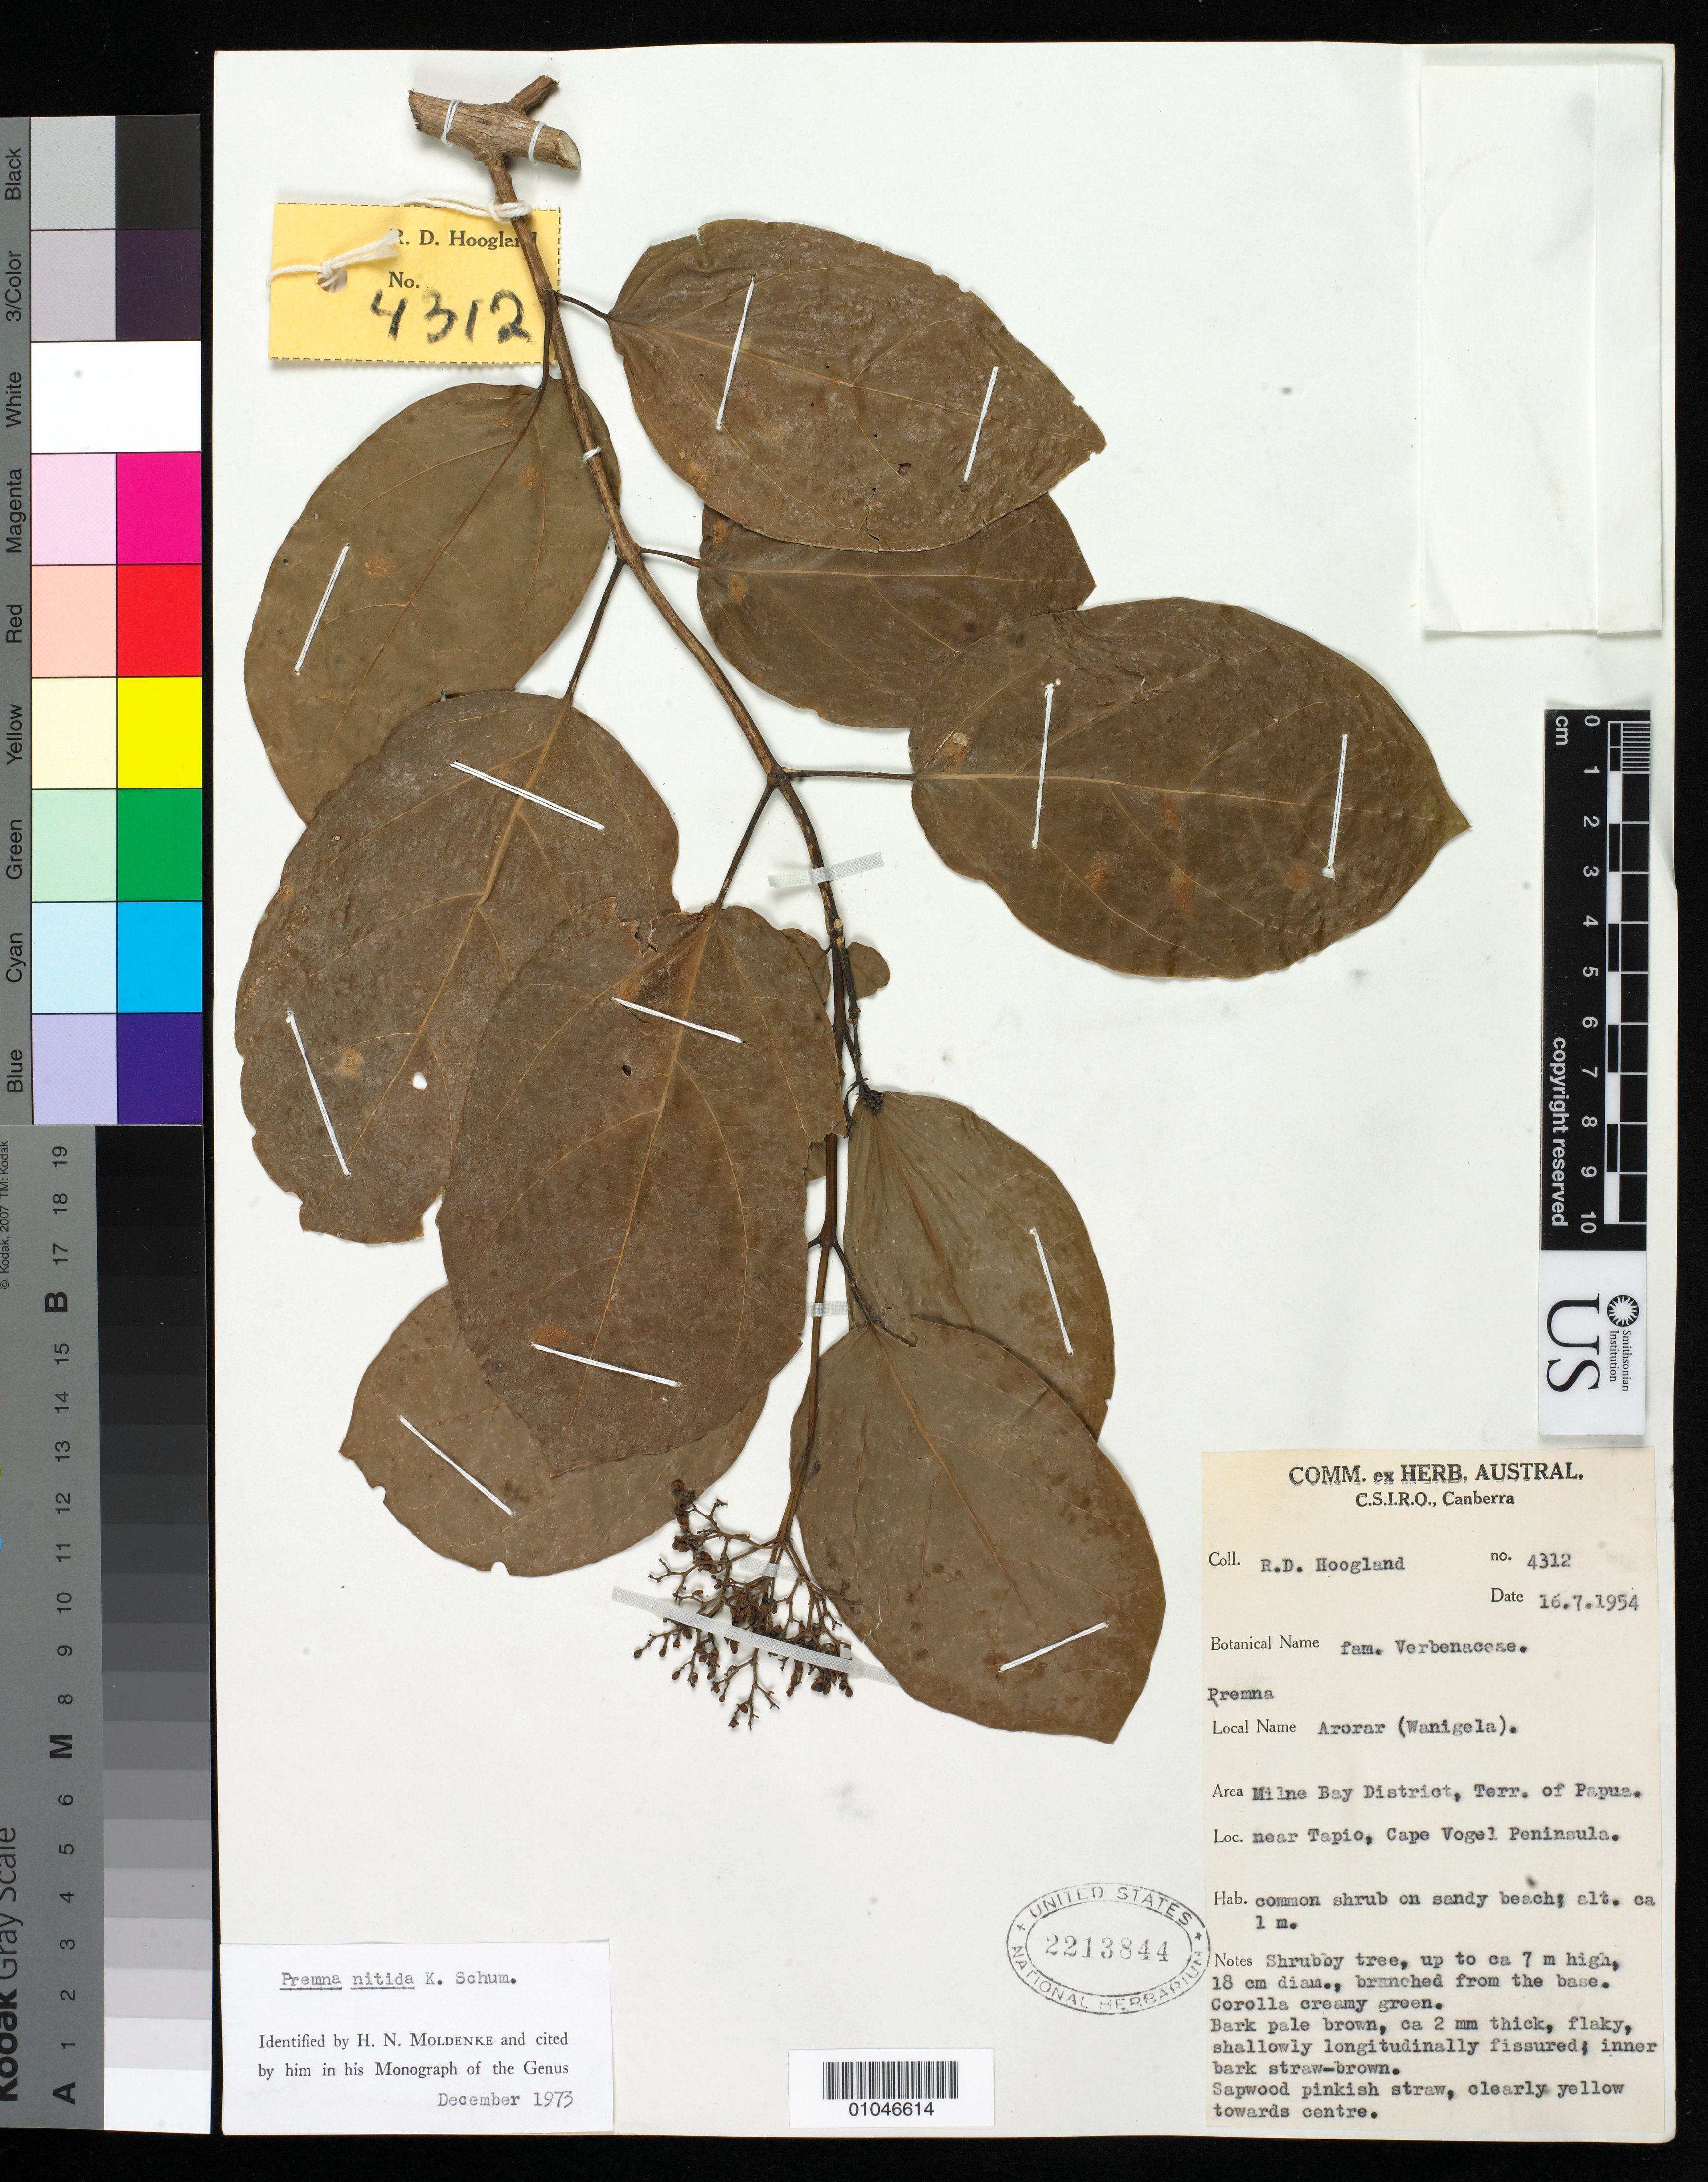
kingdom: Plantae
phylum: Tracheophyta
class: Magnoliopsida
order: Lamiales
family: Lamiaceae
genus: Premna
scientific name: Premna nitida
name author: K. Schum.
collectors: R. D. Hoogland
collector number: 4312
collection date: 1954-07-16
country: Papua New Guinea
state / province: Milne Bay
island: New Guinea I.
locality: Near Tapio, Cape Vogel Peninsula, Milne Bay District, Terr. of Papua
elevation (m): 1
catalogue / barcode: US 2213844